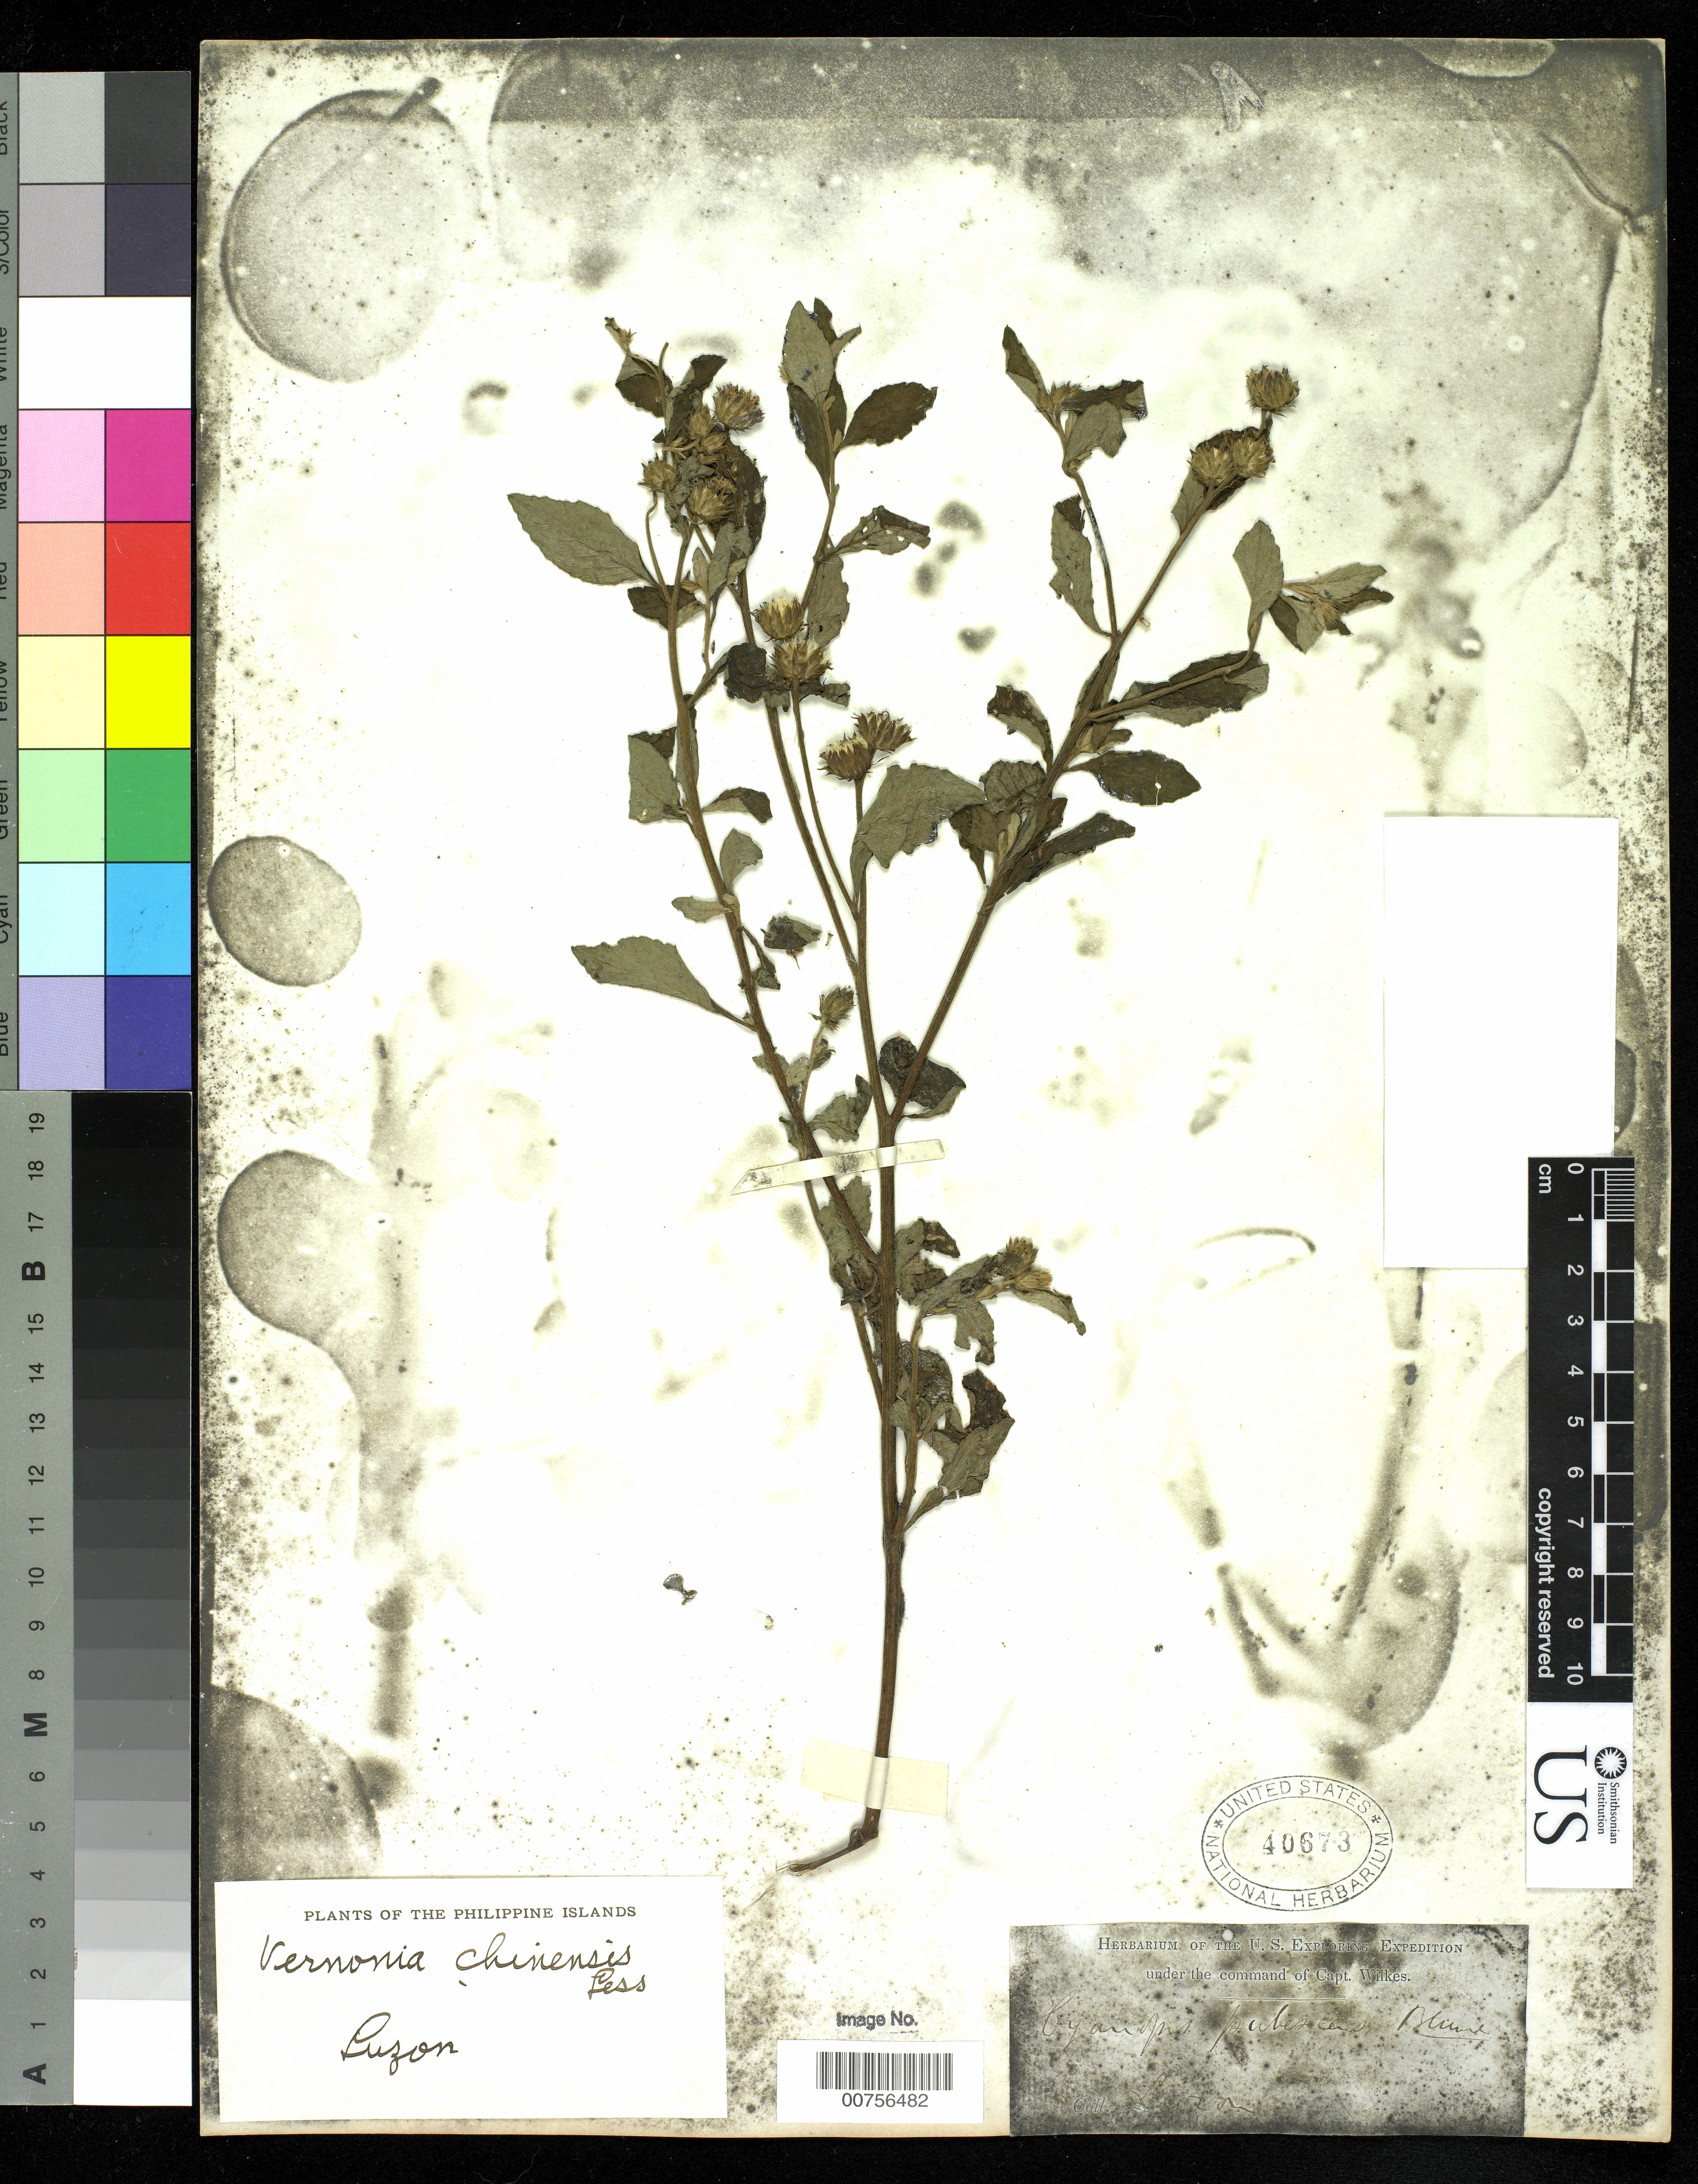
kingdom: Plantae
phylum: Tracheophyta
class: Magnoliopsida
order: Asterales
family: Asteraceae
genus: Cyanthillium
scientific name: Cyanthillium patulum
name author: (Aiton) H. Rob.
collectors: Wilkes Explor. Exped.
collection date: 1838/1842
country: Philippines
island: Luzon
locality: Luzon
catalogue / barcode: US 40673